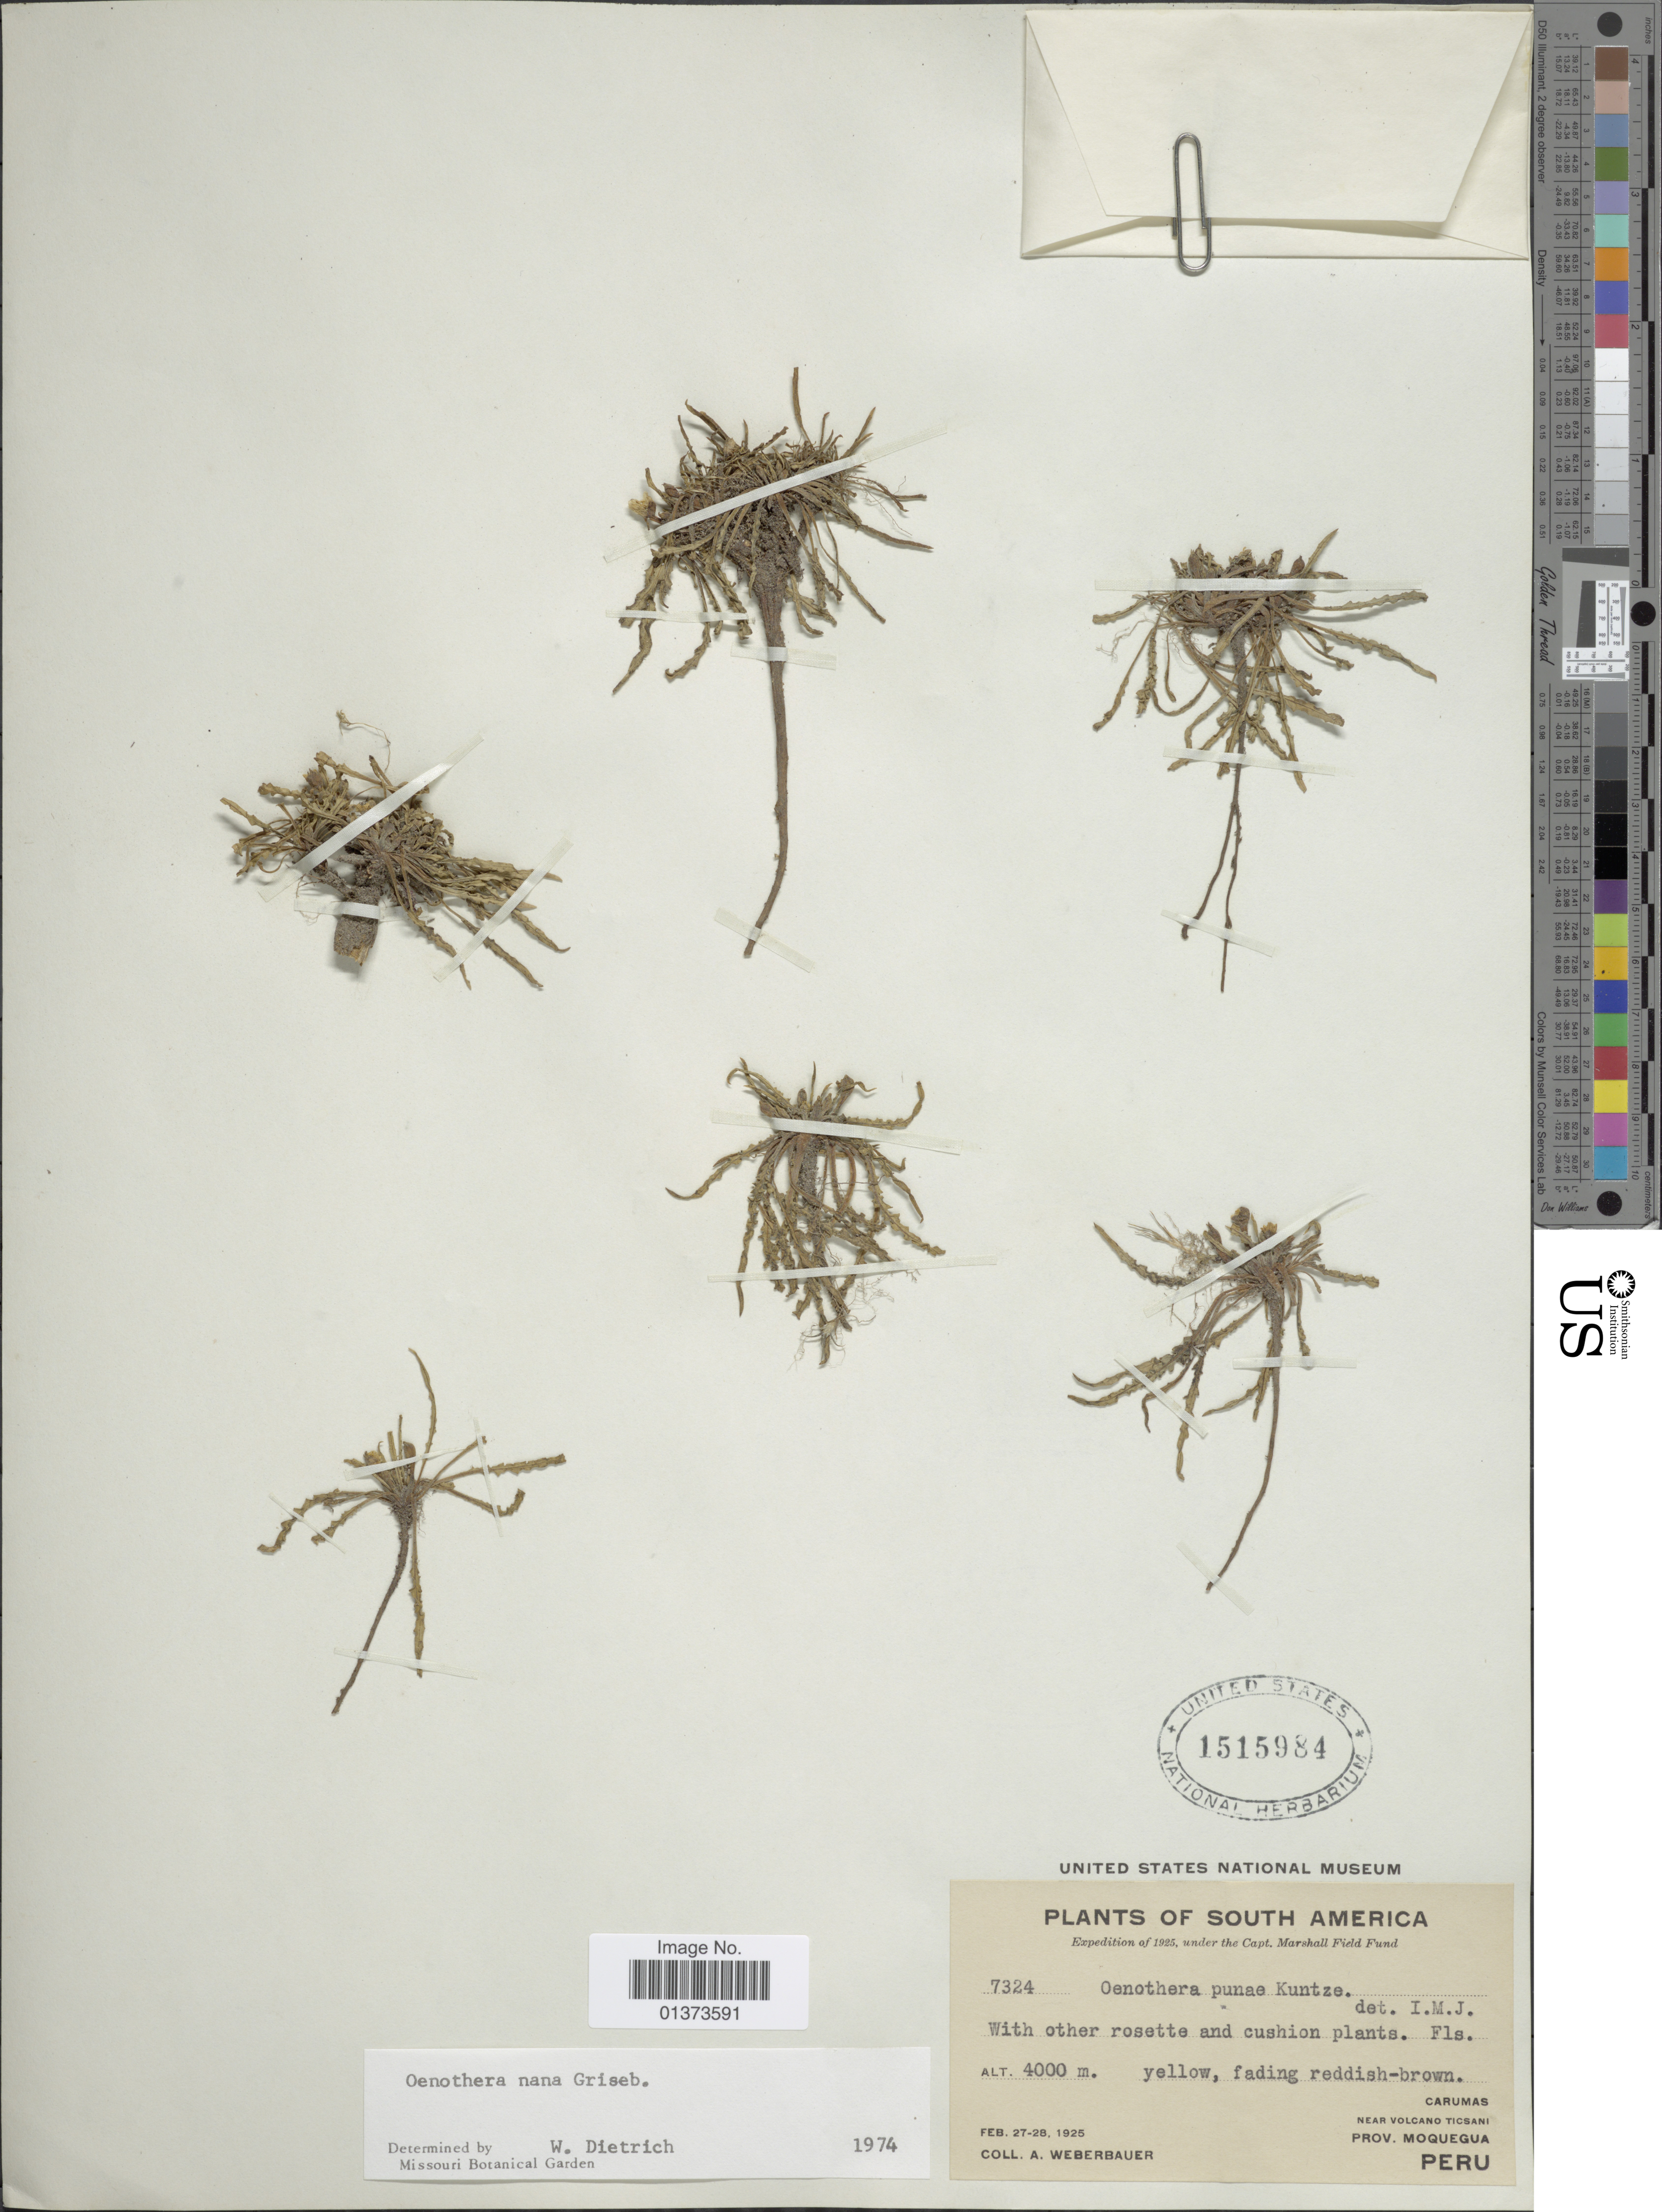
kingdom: Plantae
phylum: Tracheophyta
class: Magnoliopsida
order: Myrtales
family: Onagraceae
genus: Oenothera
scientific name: Oenothera nana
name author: Griseb.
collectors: A. Weberbauer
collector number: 7324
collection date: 1925-02-27/1925-02-28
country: Peru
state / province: Moquegua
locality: Carumas, near Volcano Ticsani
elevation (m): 4000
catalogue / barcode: US 1515984